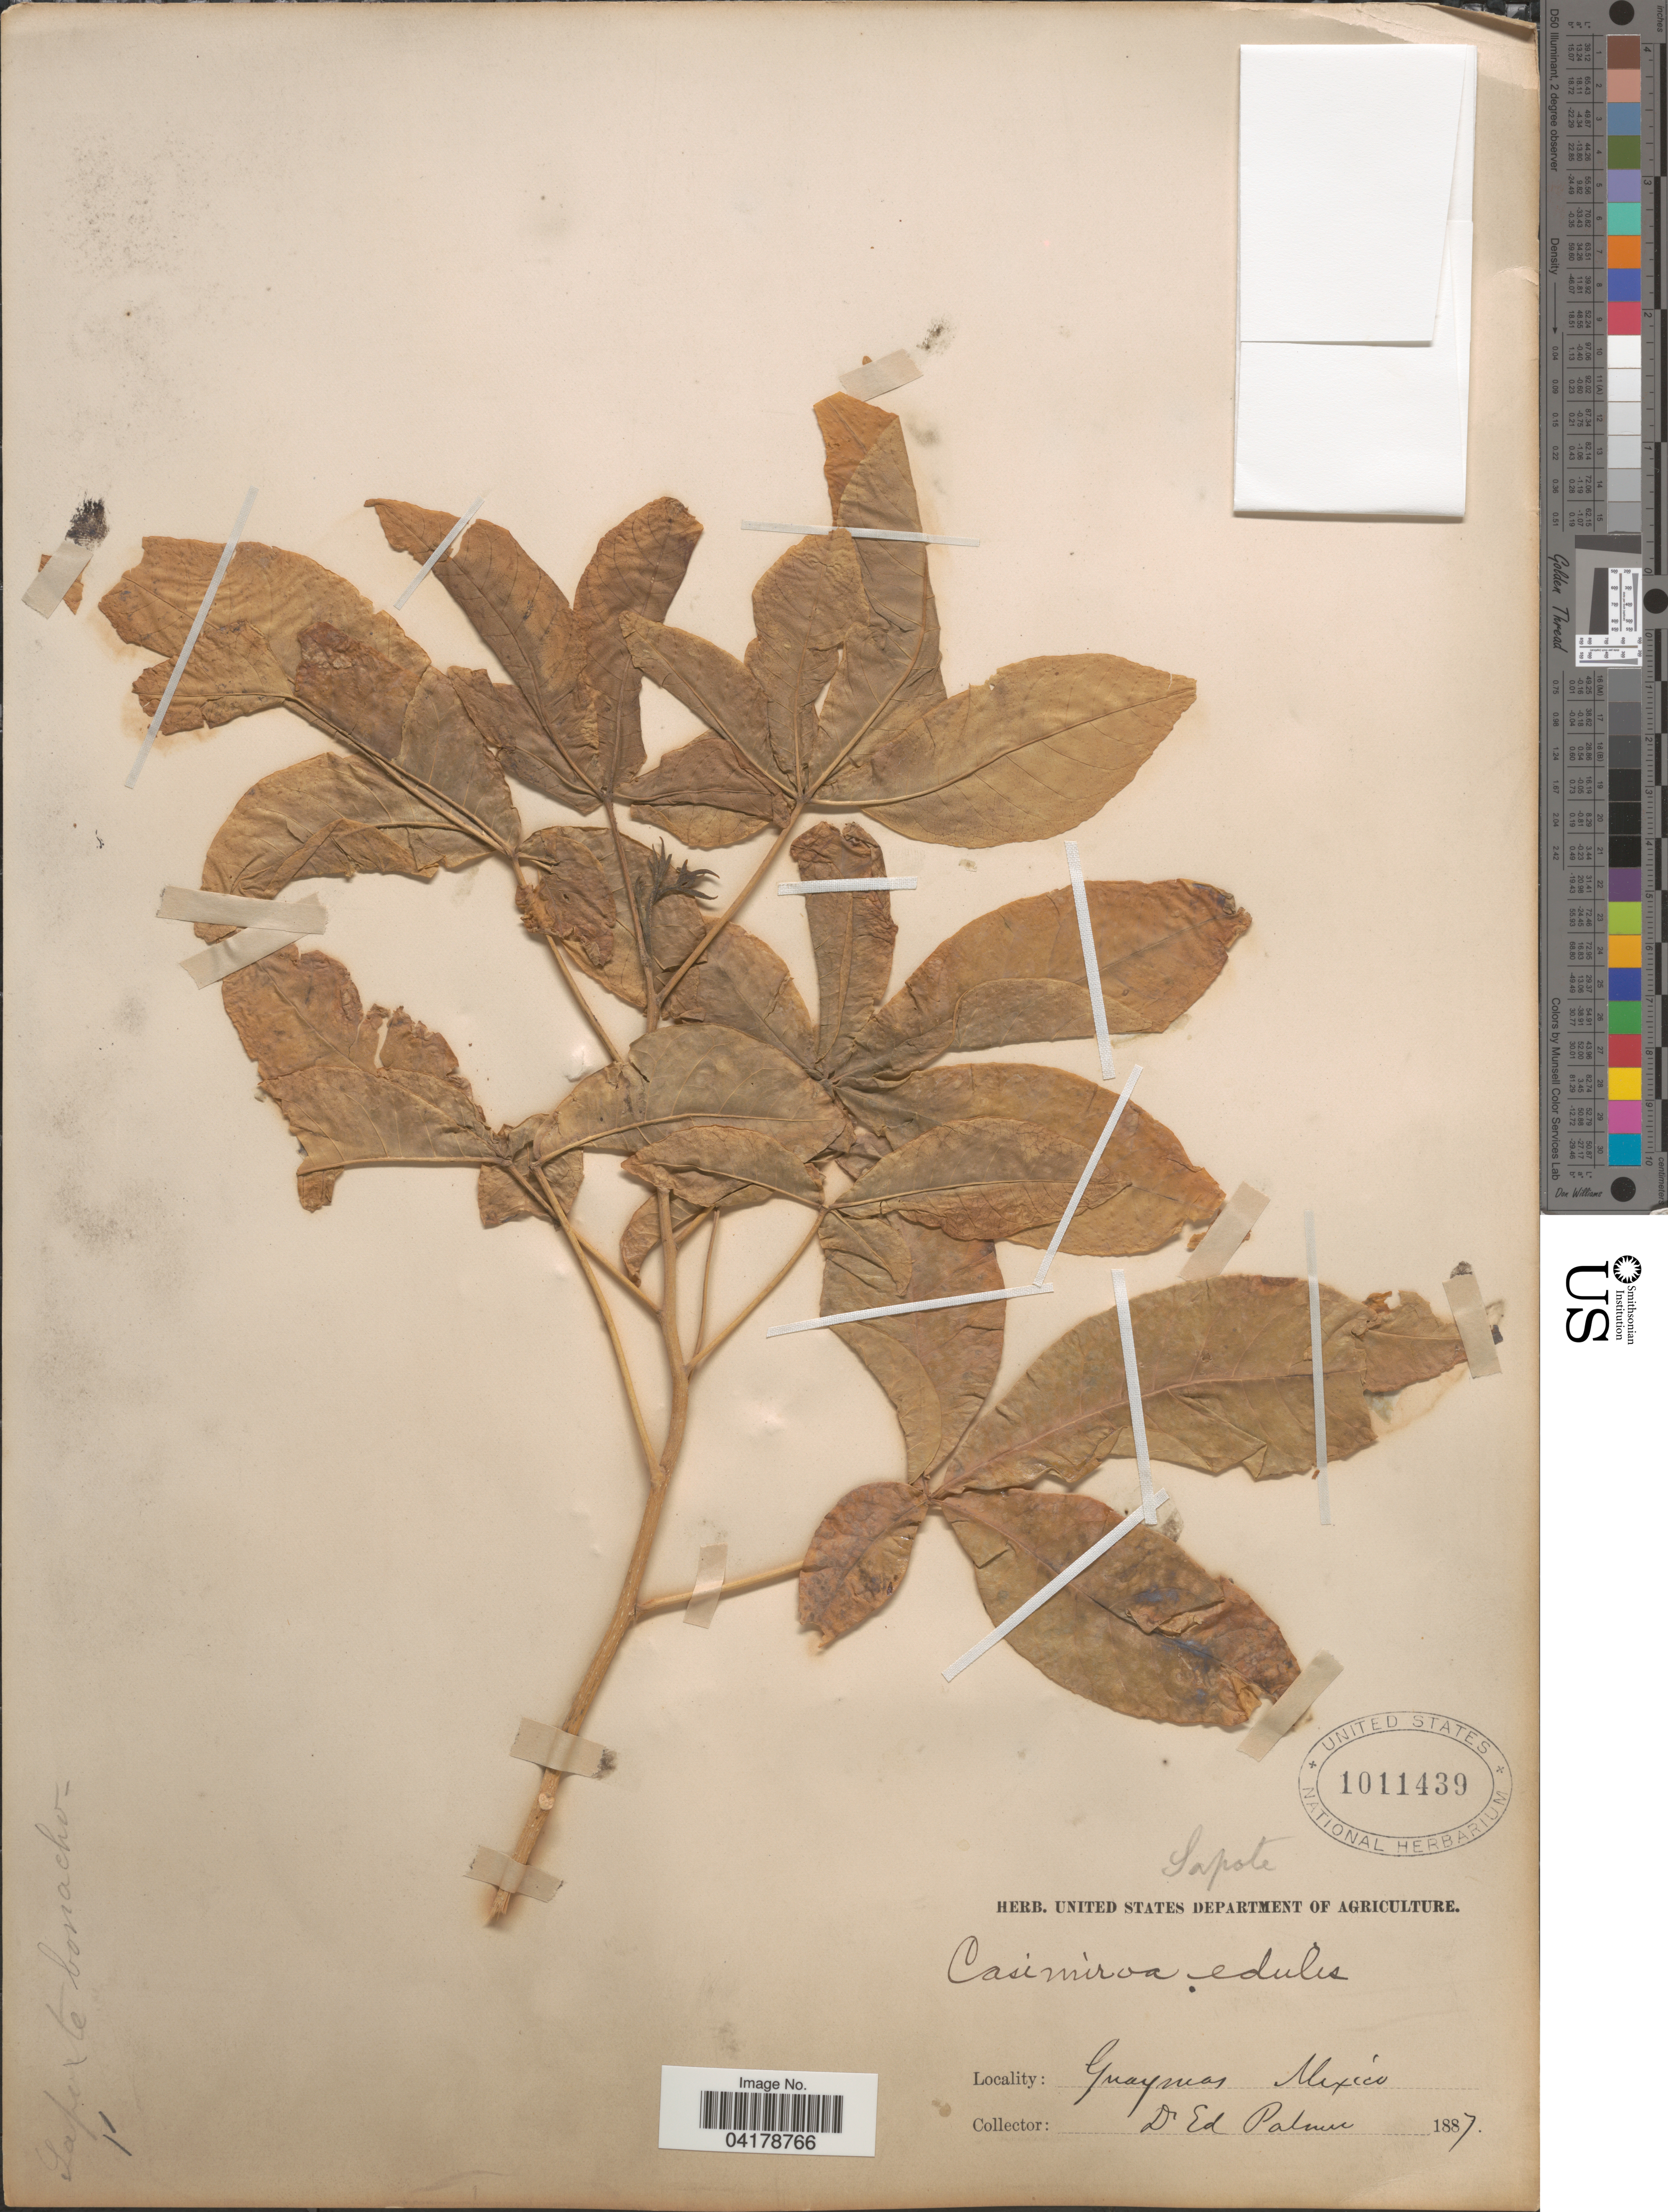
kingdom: Plantae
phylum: Tracheophyta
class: Magnoliopsida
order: Sapindales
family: Rutaceae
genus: Casimiroa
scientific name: Casimiroa edulis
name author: La Llave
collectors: E. Palmer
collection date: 1887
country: Mexico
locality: Guaymas.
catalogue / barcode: US 1011439